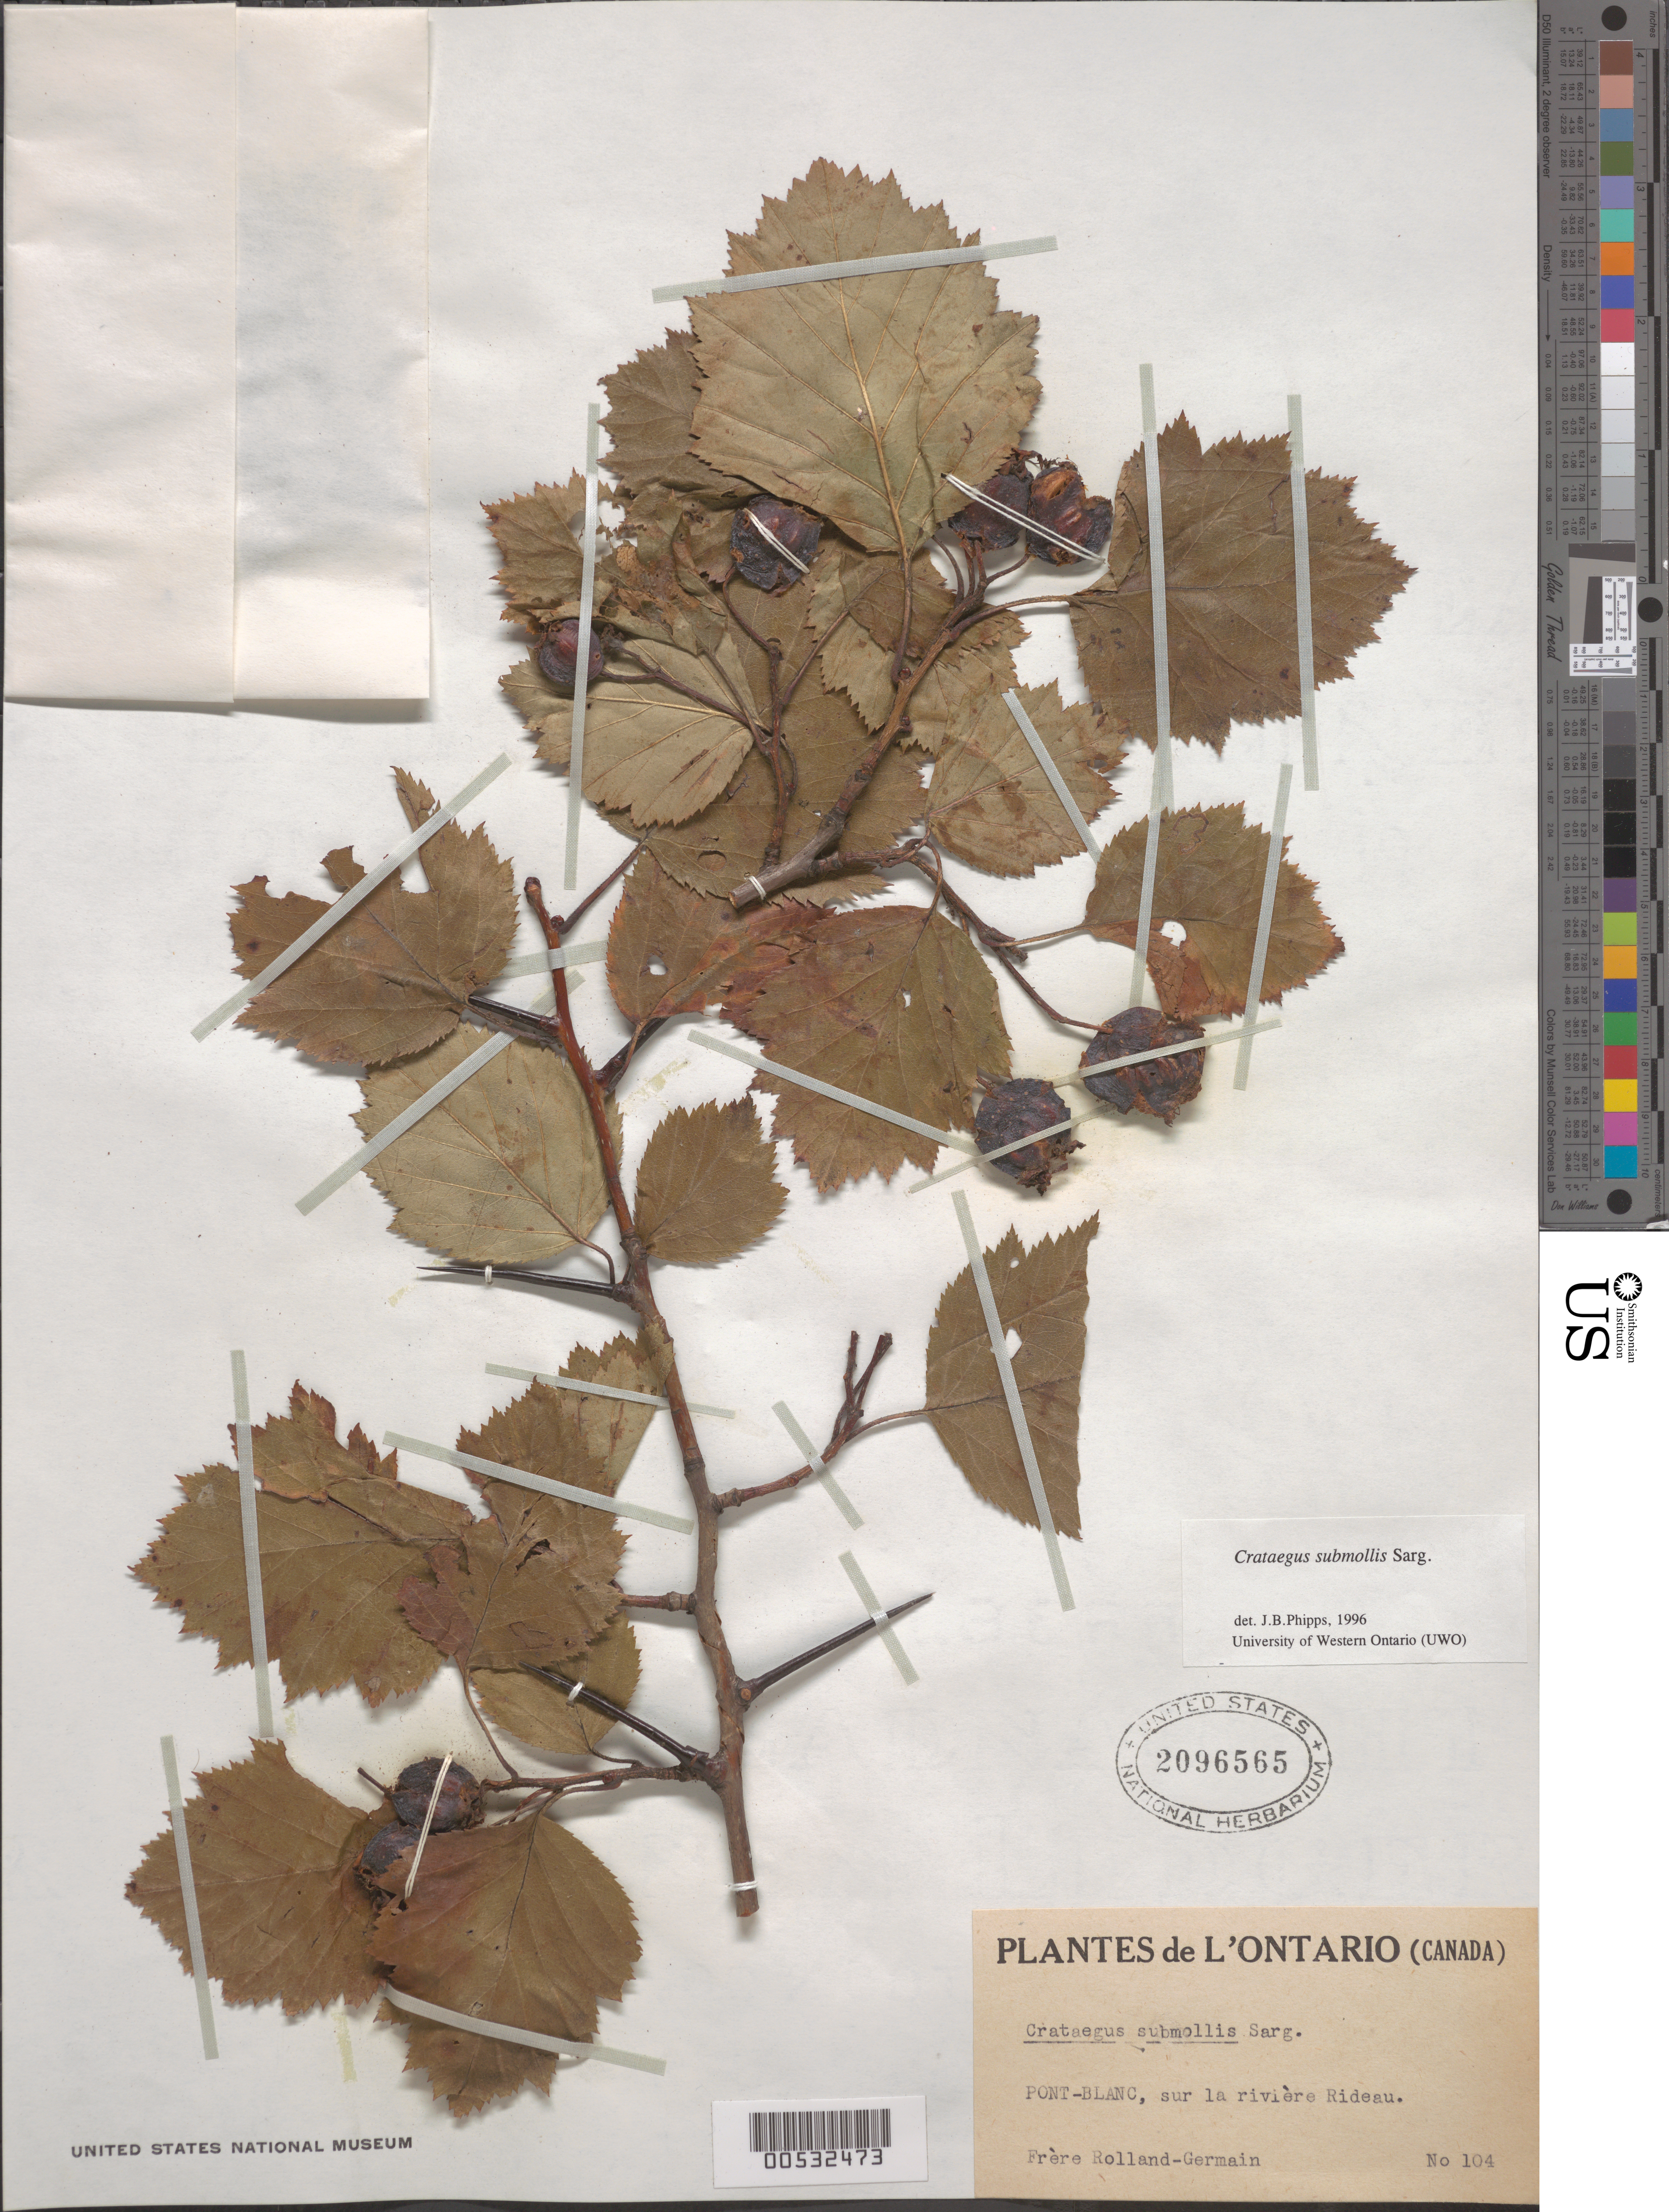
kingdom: Plantae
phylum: Tracheophyta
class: Magnoliopsida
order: Rosales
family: Rosaceae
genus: Crataegus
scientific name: Crataegus submollis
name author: Sarg.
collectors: F. Rollin-Germain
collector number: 104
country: Canada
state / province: Ontario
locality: Pont-Blanc, sur la rivière Rideau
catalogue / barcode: US 2096565